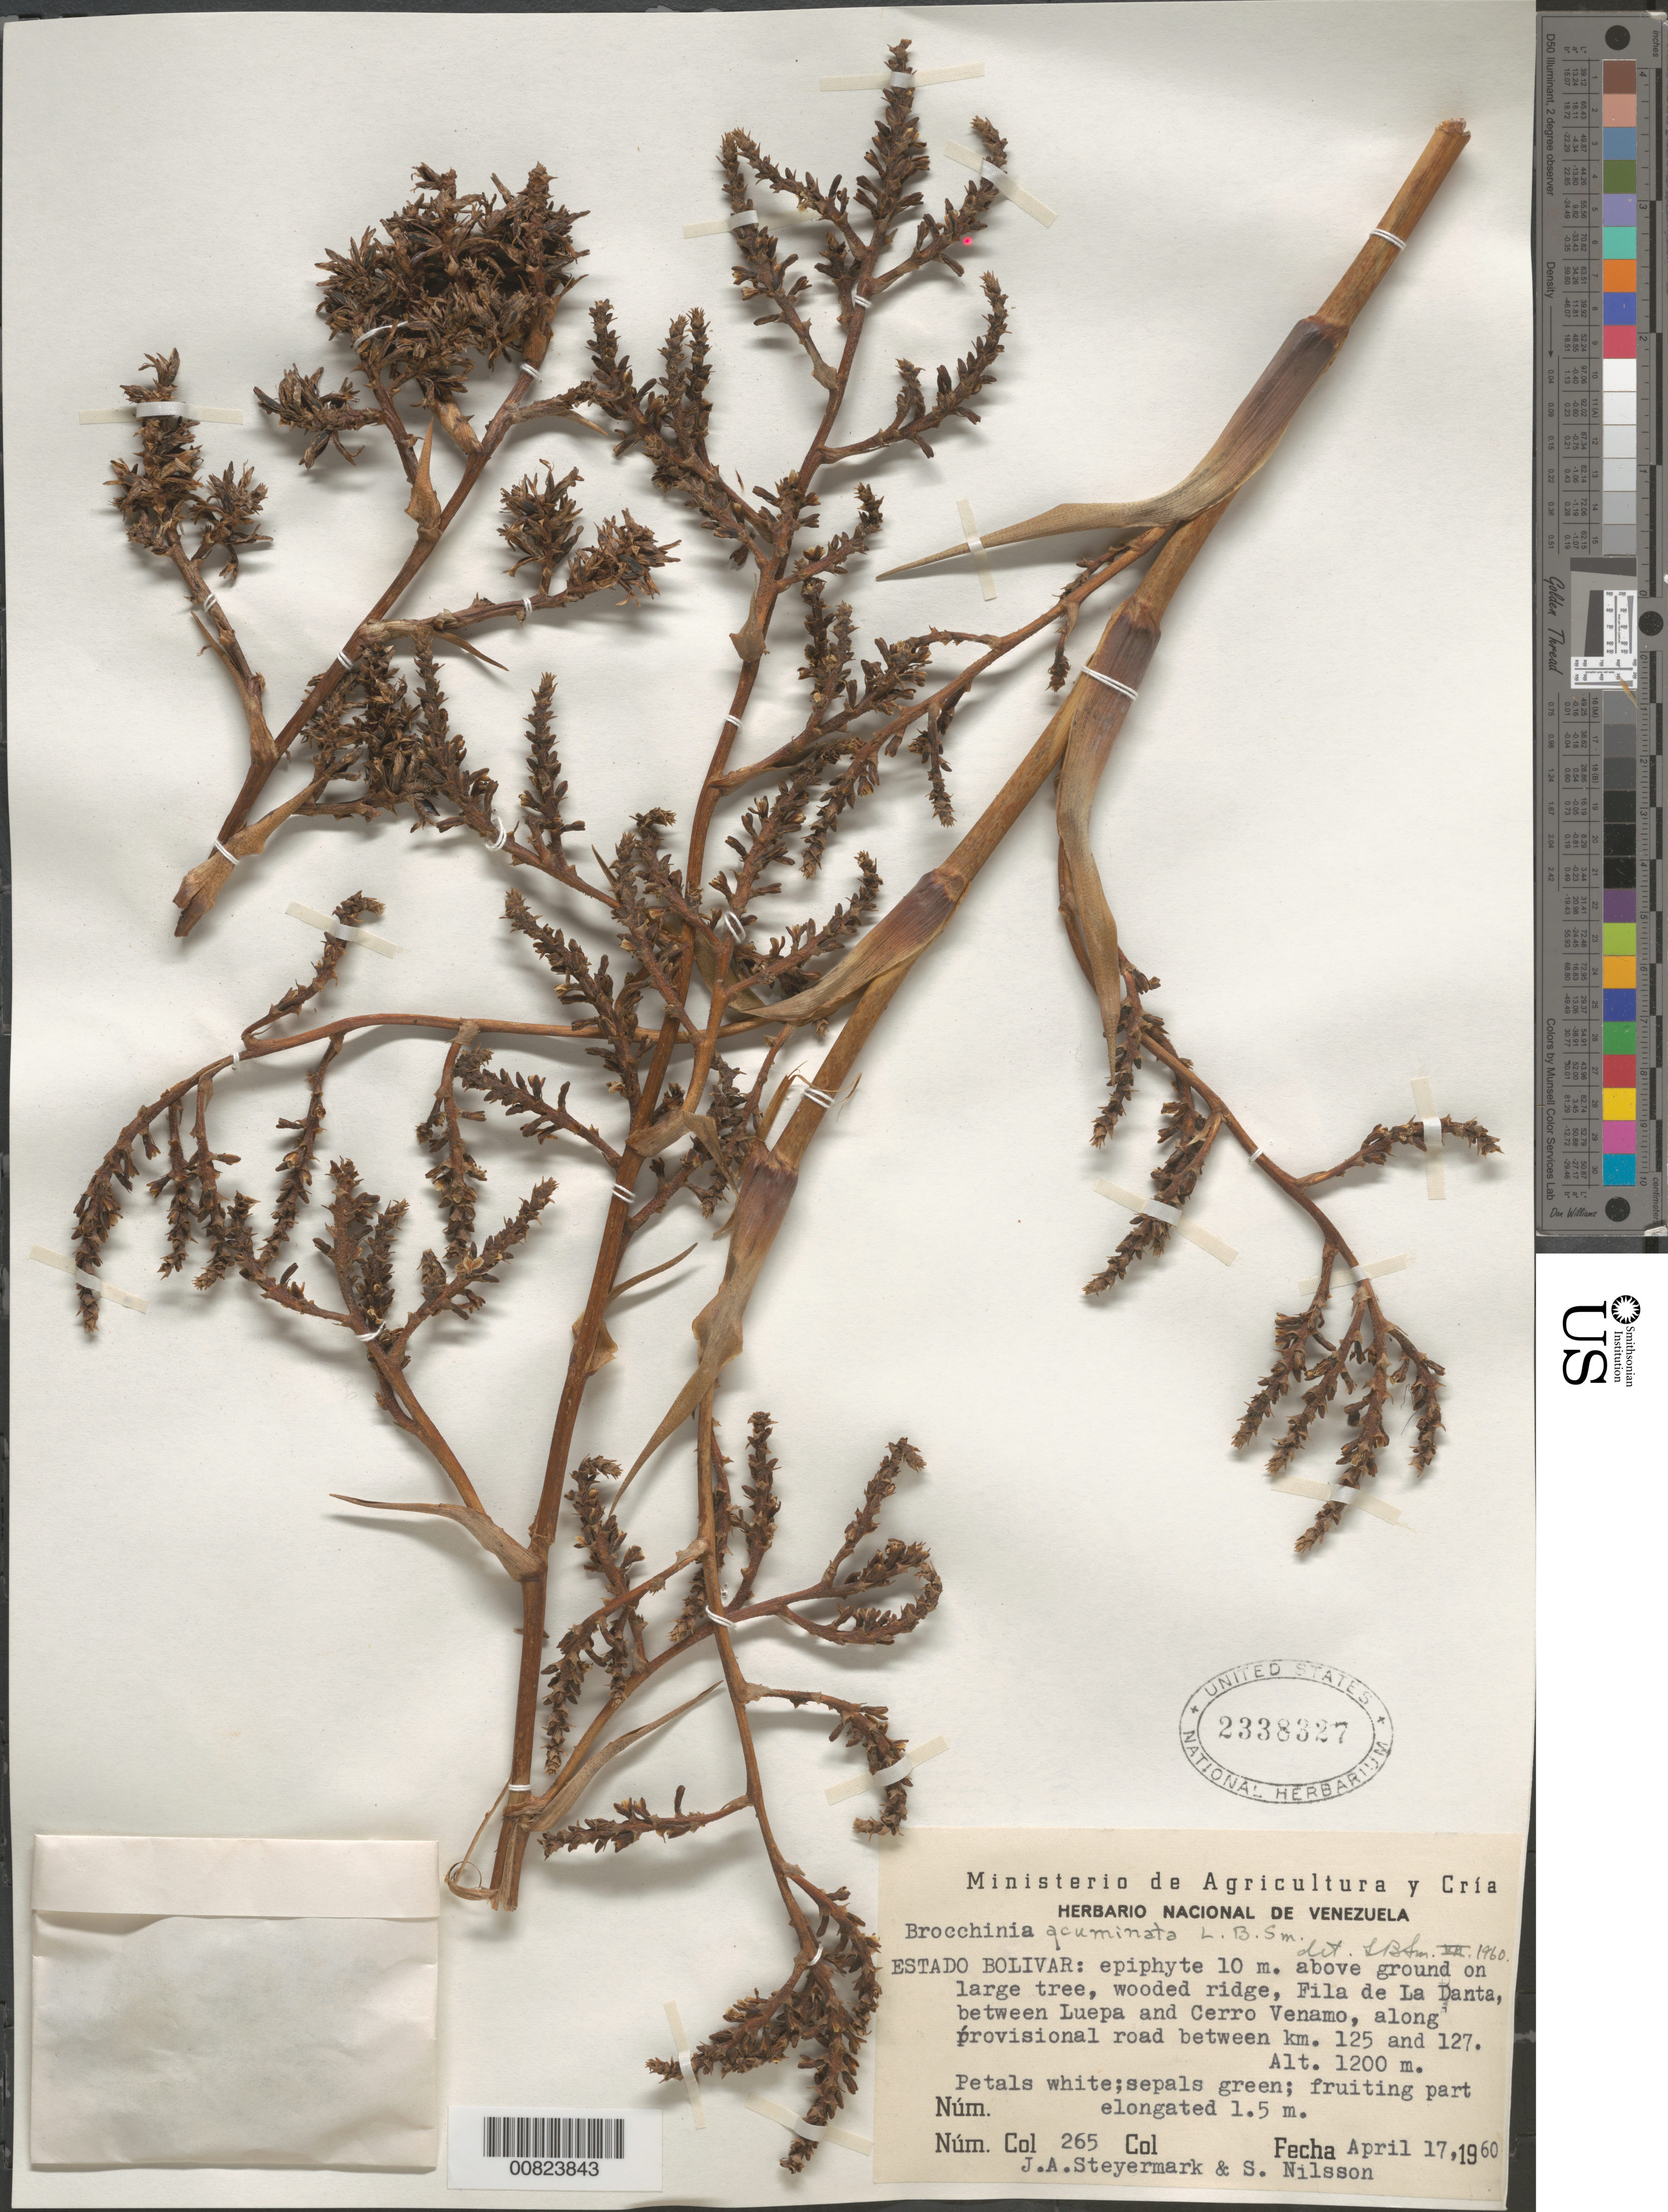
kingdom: Plantae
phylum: Tracheophyta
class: Liliopsida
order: Poales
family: Bromeliaceae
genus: Brocchinia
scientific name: Brocchinia acuminata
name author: L.B. Sm.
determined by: Smith, Lyman B., (US), NMNH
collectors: J. Steyermark & S. Nilsson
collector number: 60 265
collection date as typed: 17-Apr-60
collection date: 1960-04-17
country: Venezuela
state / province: Bolívar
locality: Fila La Danta, following the provisional carretera between campamento 125 and km 127, between Luepa and cerro Venamo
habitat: Wooded ridge; along provisional road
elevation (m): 1200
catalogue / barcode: US 2338327